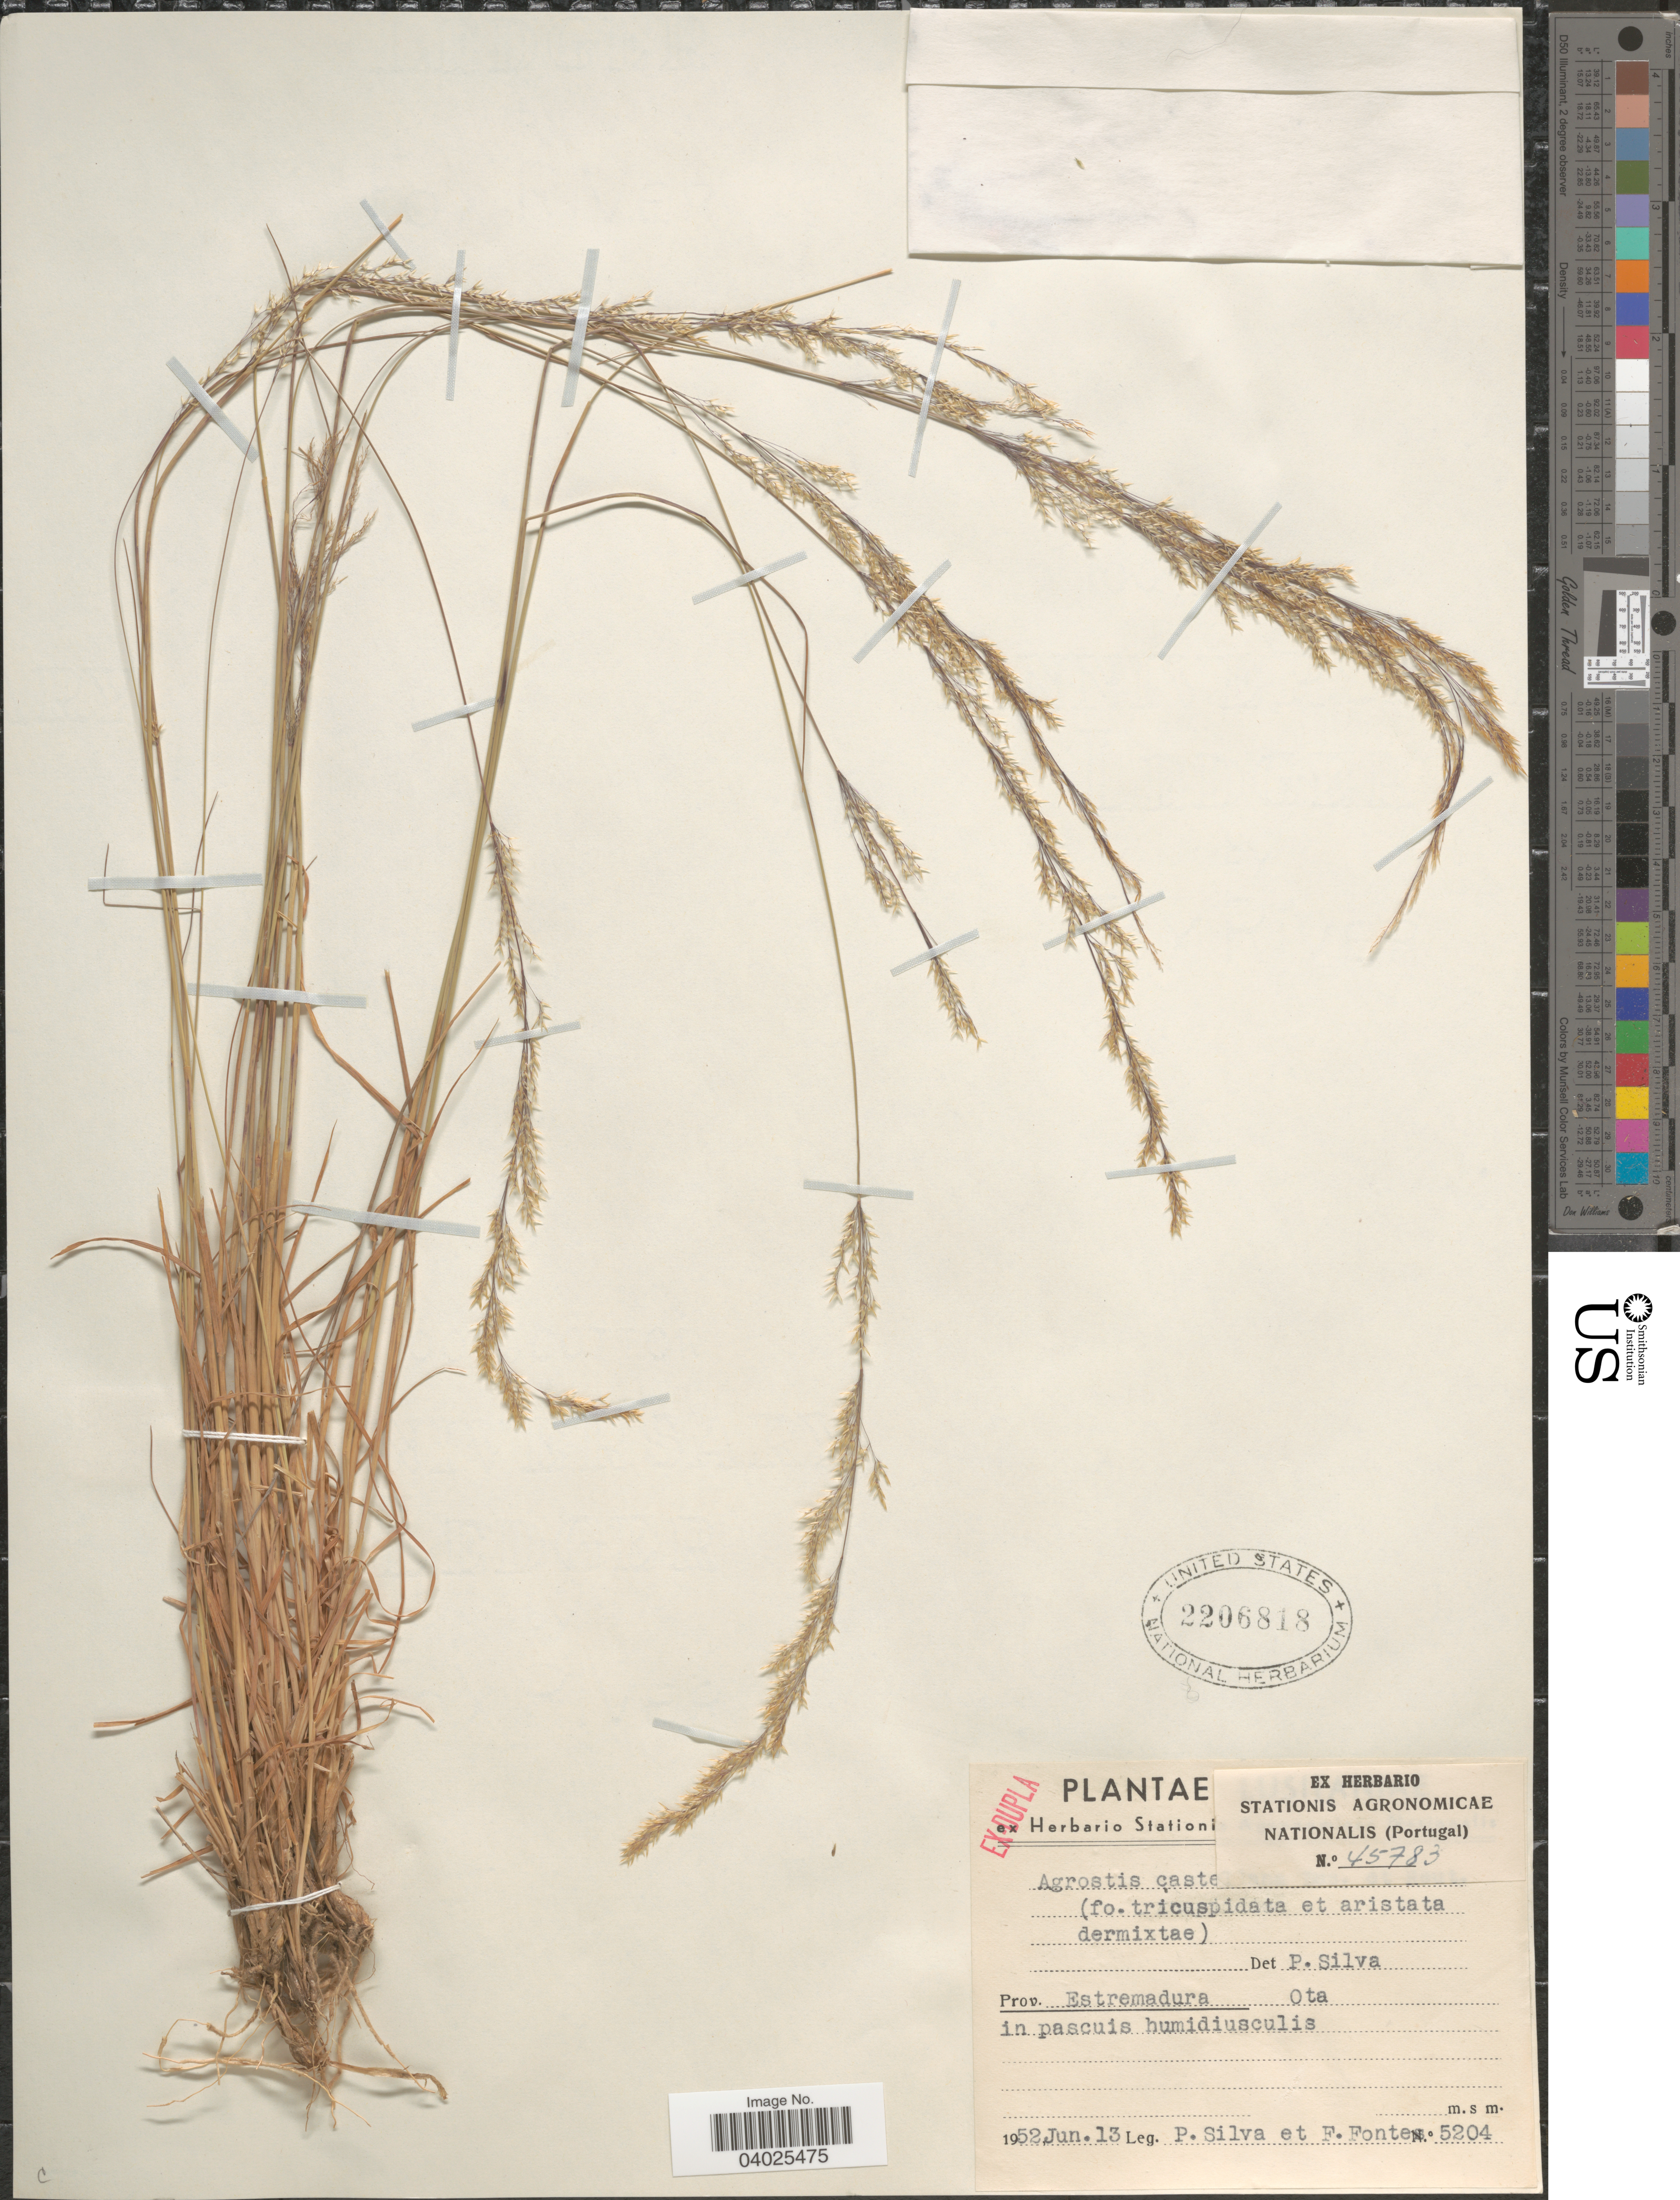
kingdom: Plantae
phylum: Tracheophyta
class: Liliopsida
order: Poales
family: Poaceae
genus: Agrostis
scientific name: Agrostis castellana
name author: Boiss. & Reut.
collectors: P. Silva & Fontes, F.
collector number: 5204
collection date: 1952-06-13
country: Portugal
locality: Prov. Estremadura Ota.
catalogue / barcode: US 2206818